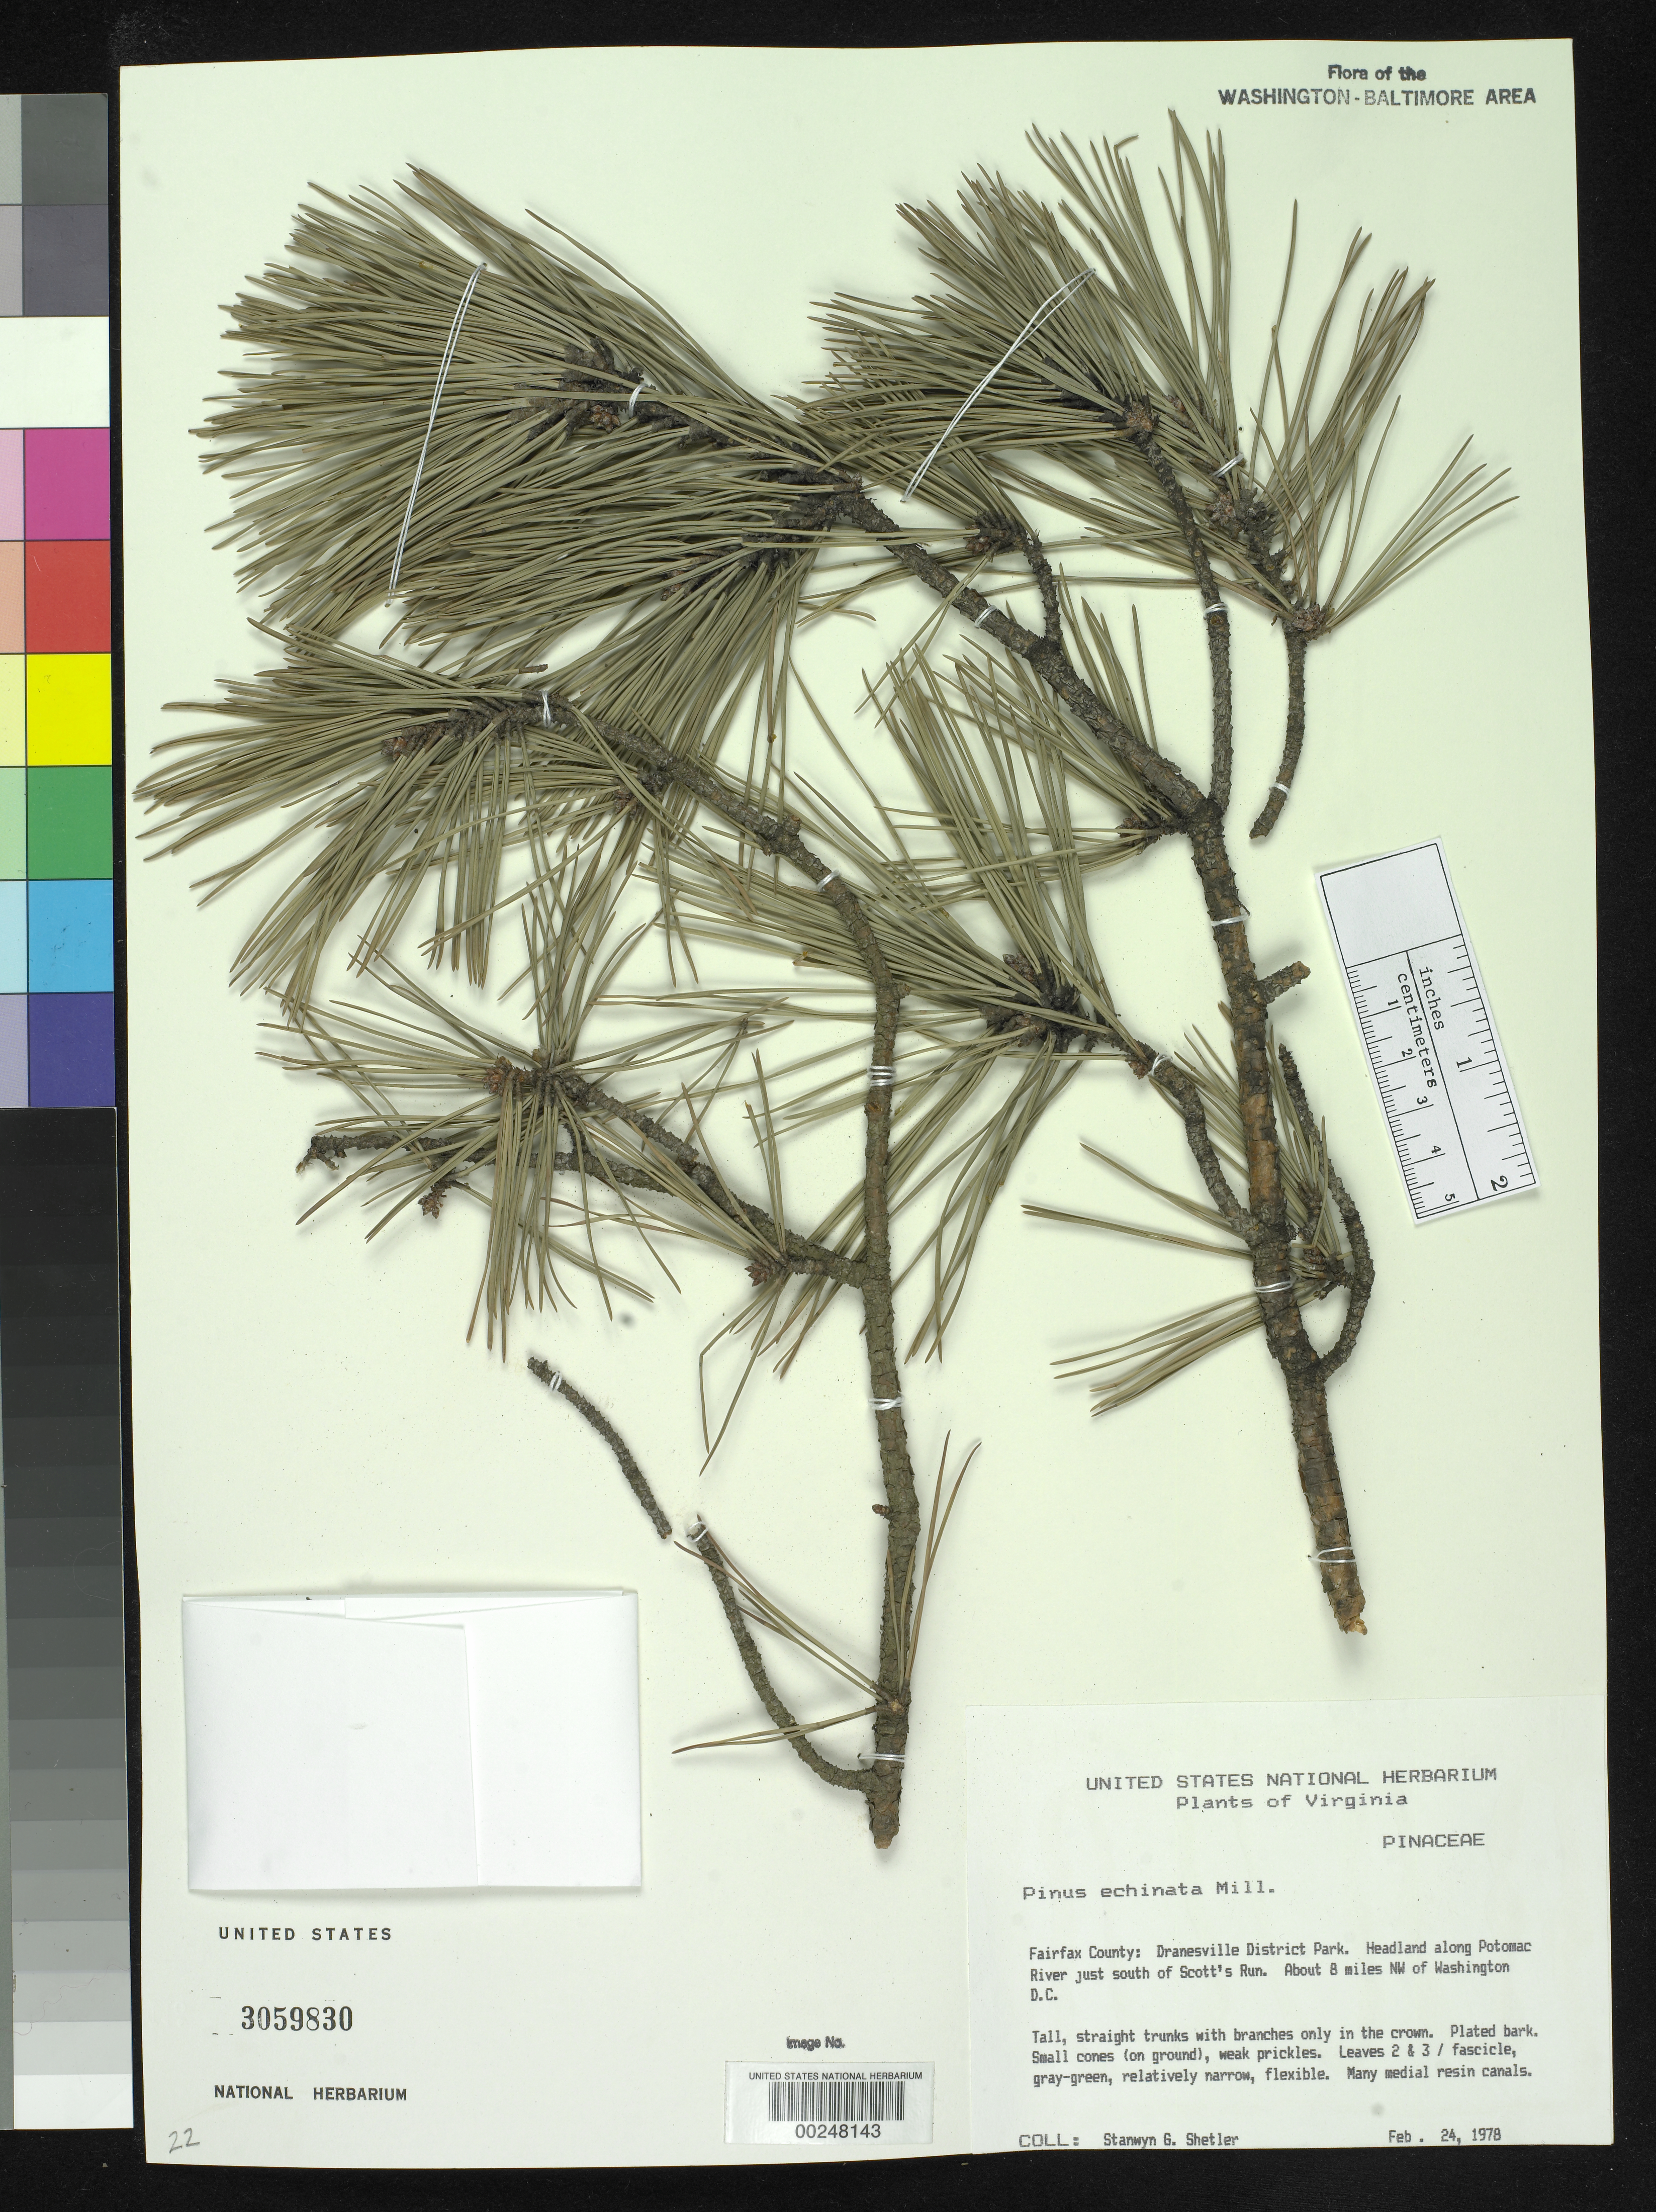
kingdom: Plantae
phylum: Tracheophyta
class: Pinopsida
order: Pinales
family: Pinaceae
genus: Pinus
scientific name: Pinus echinata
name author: Mill.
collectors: S. Shetler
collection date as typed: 24 Feb 1978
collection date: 1978-02-24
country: United States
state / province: Virginia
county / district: Fairfax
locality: South of Scott's Run. About 8 miles NW of Washington DC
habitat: Headland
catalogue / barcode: US 3059830